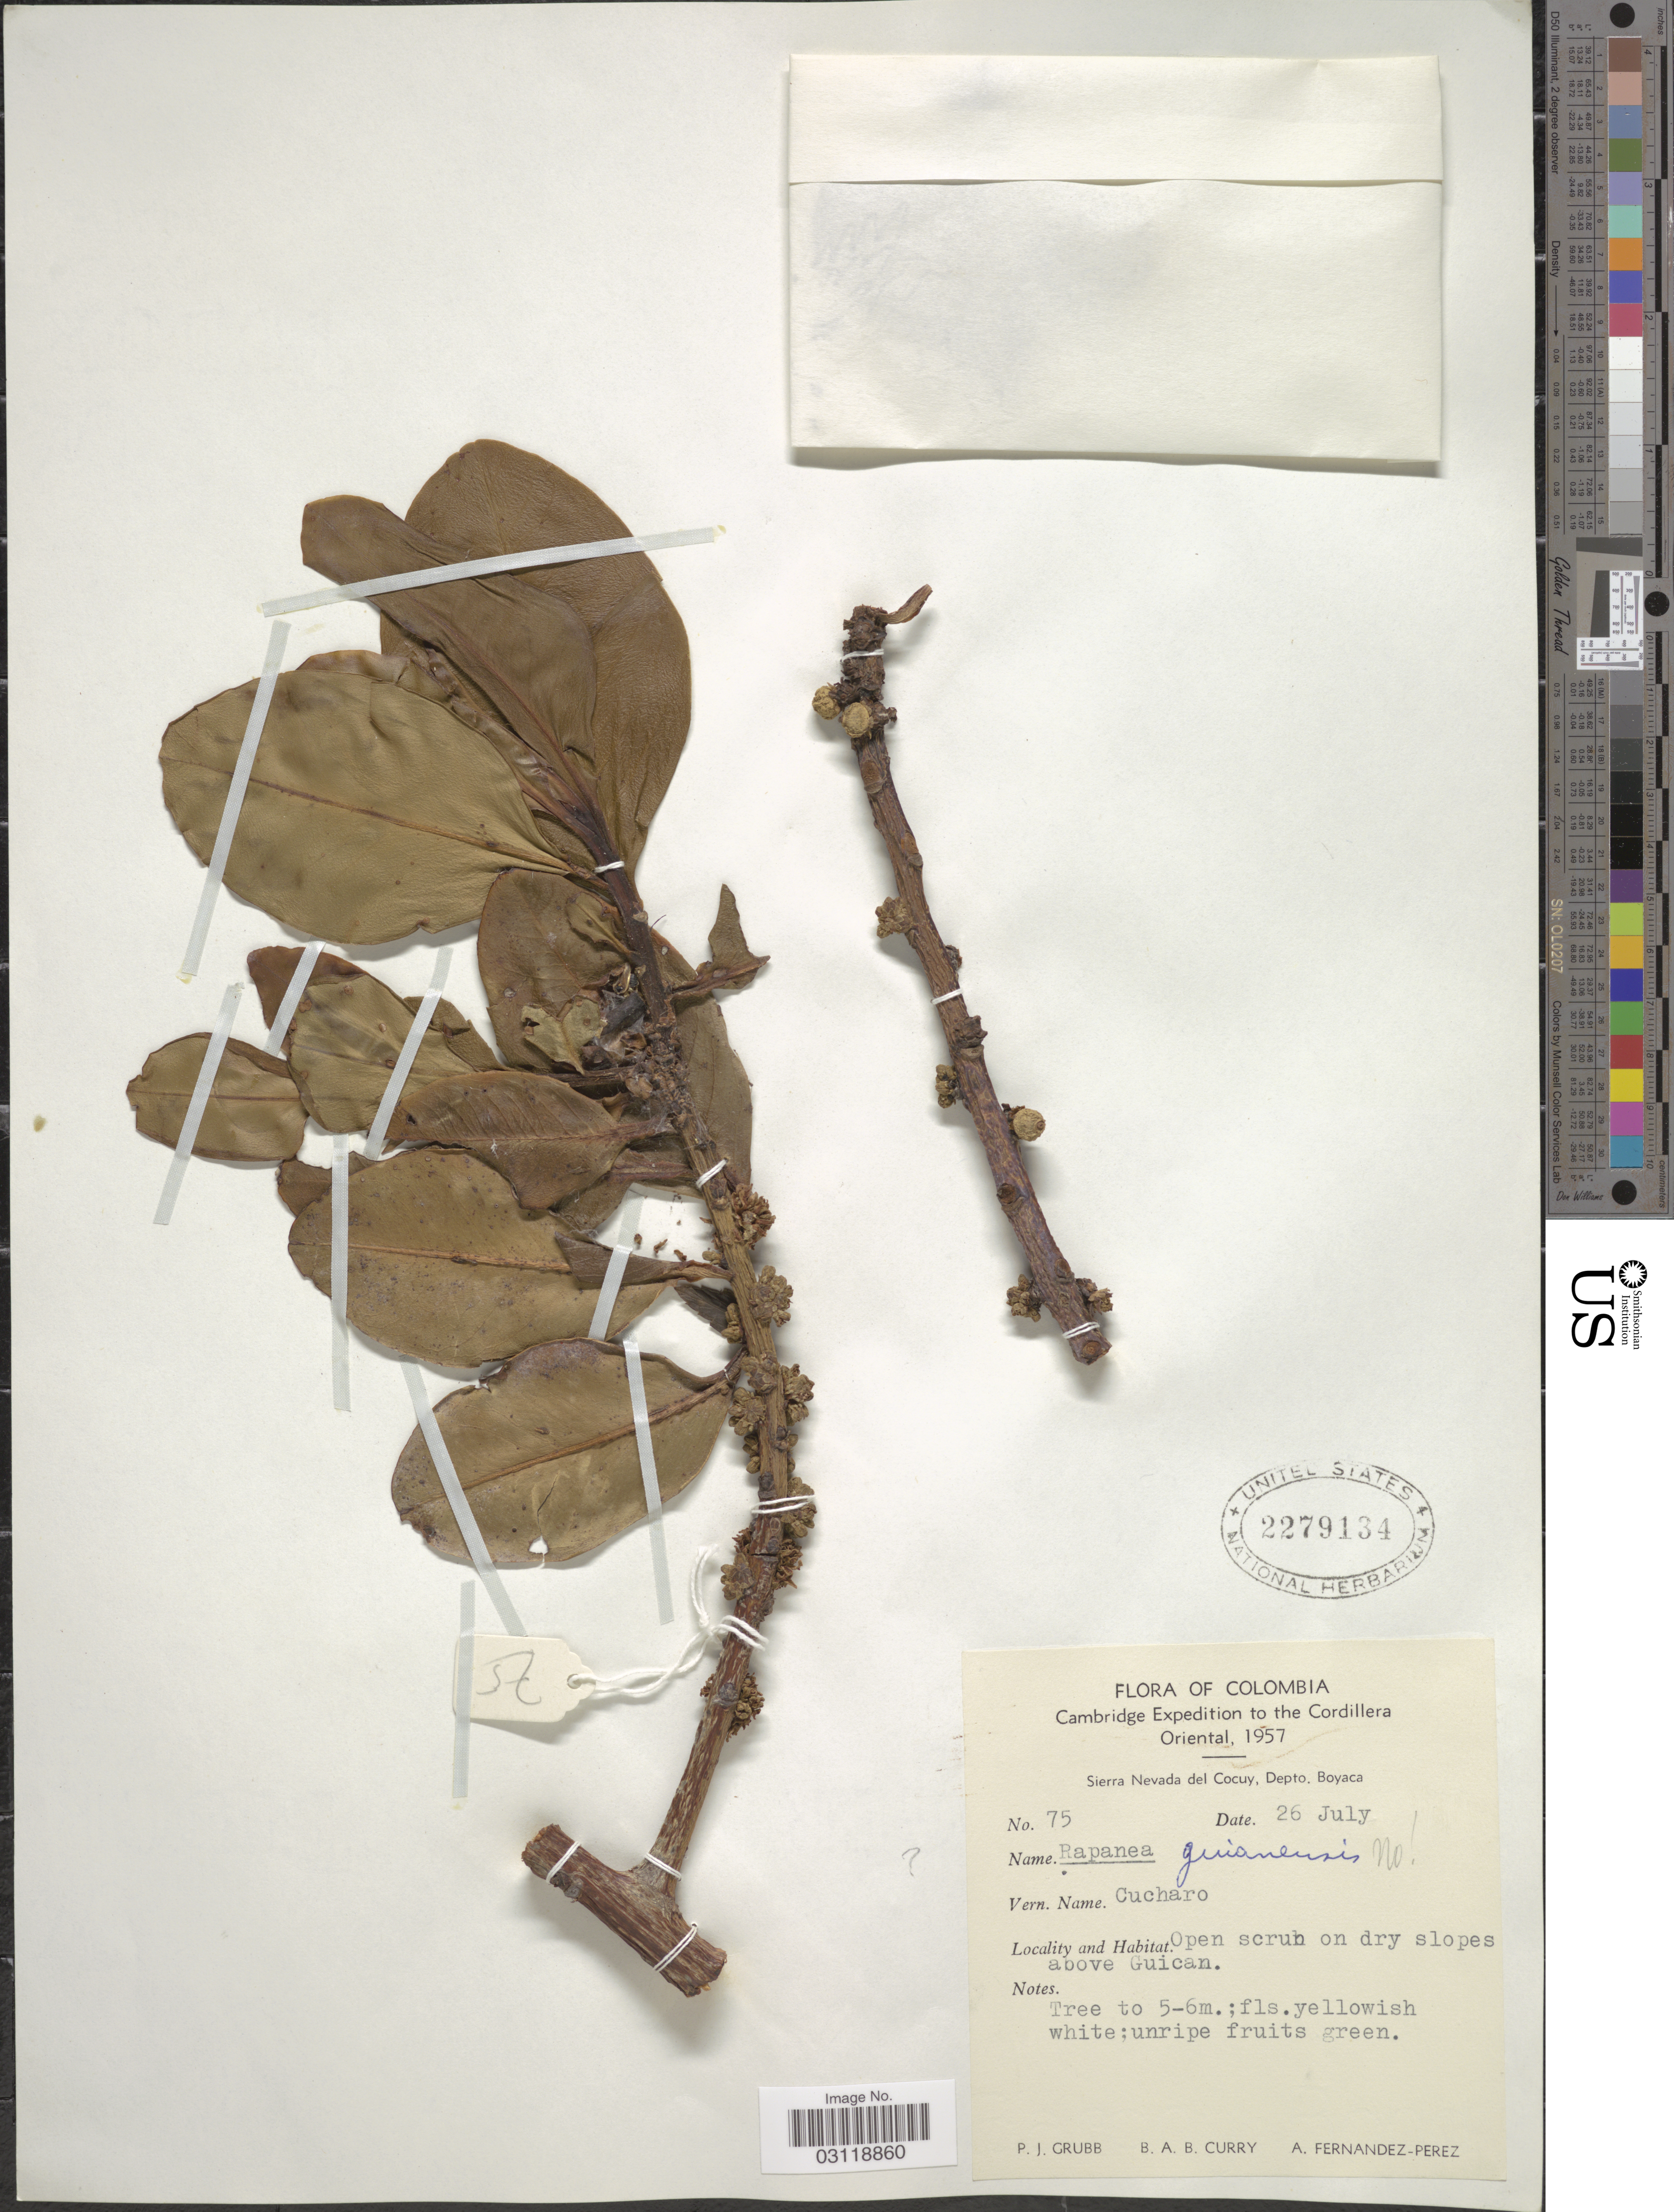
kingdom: Plantae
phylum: Tracheophyta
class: Magnoliopsida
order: Ericales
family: Primulaceae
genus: Rapanea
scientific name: Rapanea sp.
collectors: P. J. Grubb, B. A. B. Curry & A. Fernández-Pérez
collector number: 75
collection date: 1957-07-26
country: Colombia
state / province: Boyacá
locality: Cordillera Oriental. Sierra Nevada del Cocuy, Depto. Boyaca. Slopes above Guican.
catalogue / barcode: US 2279134